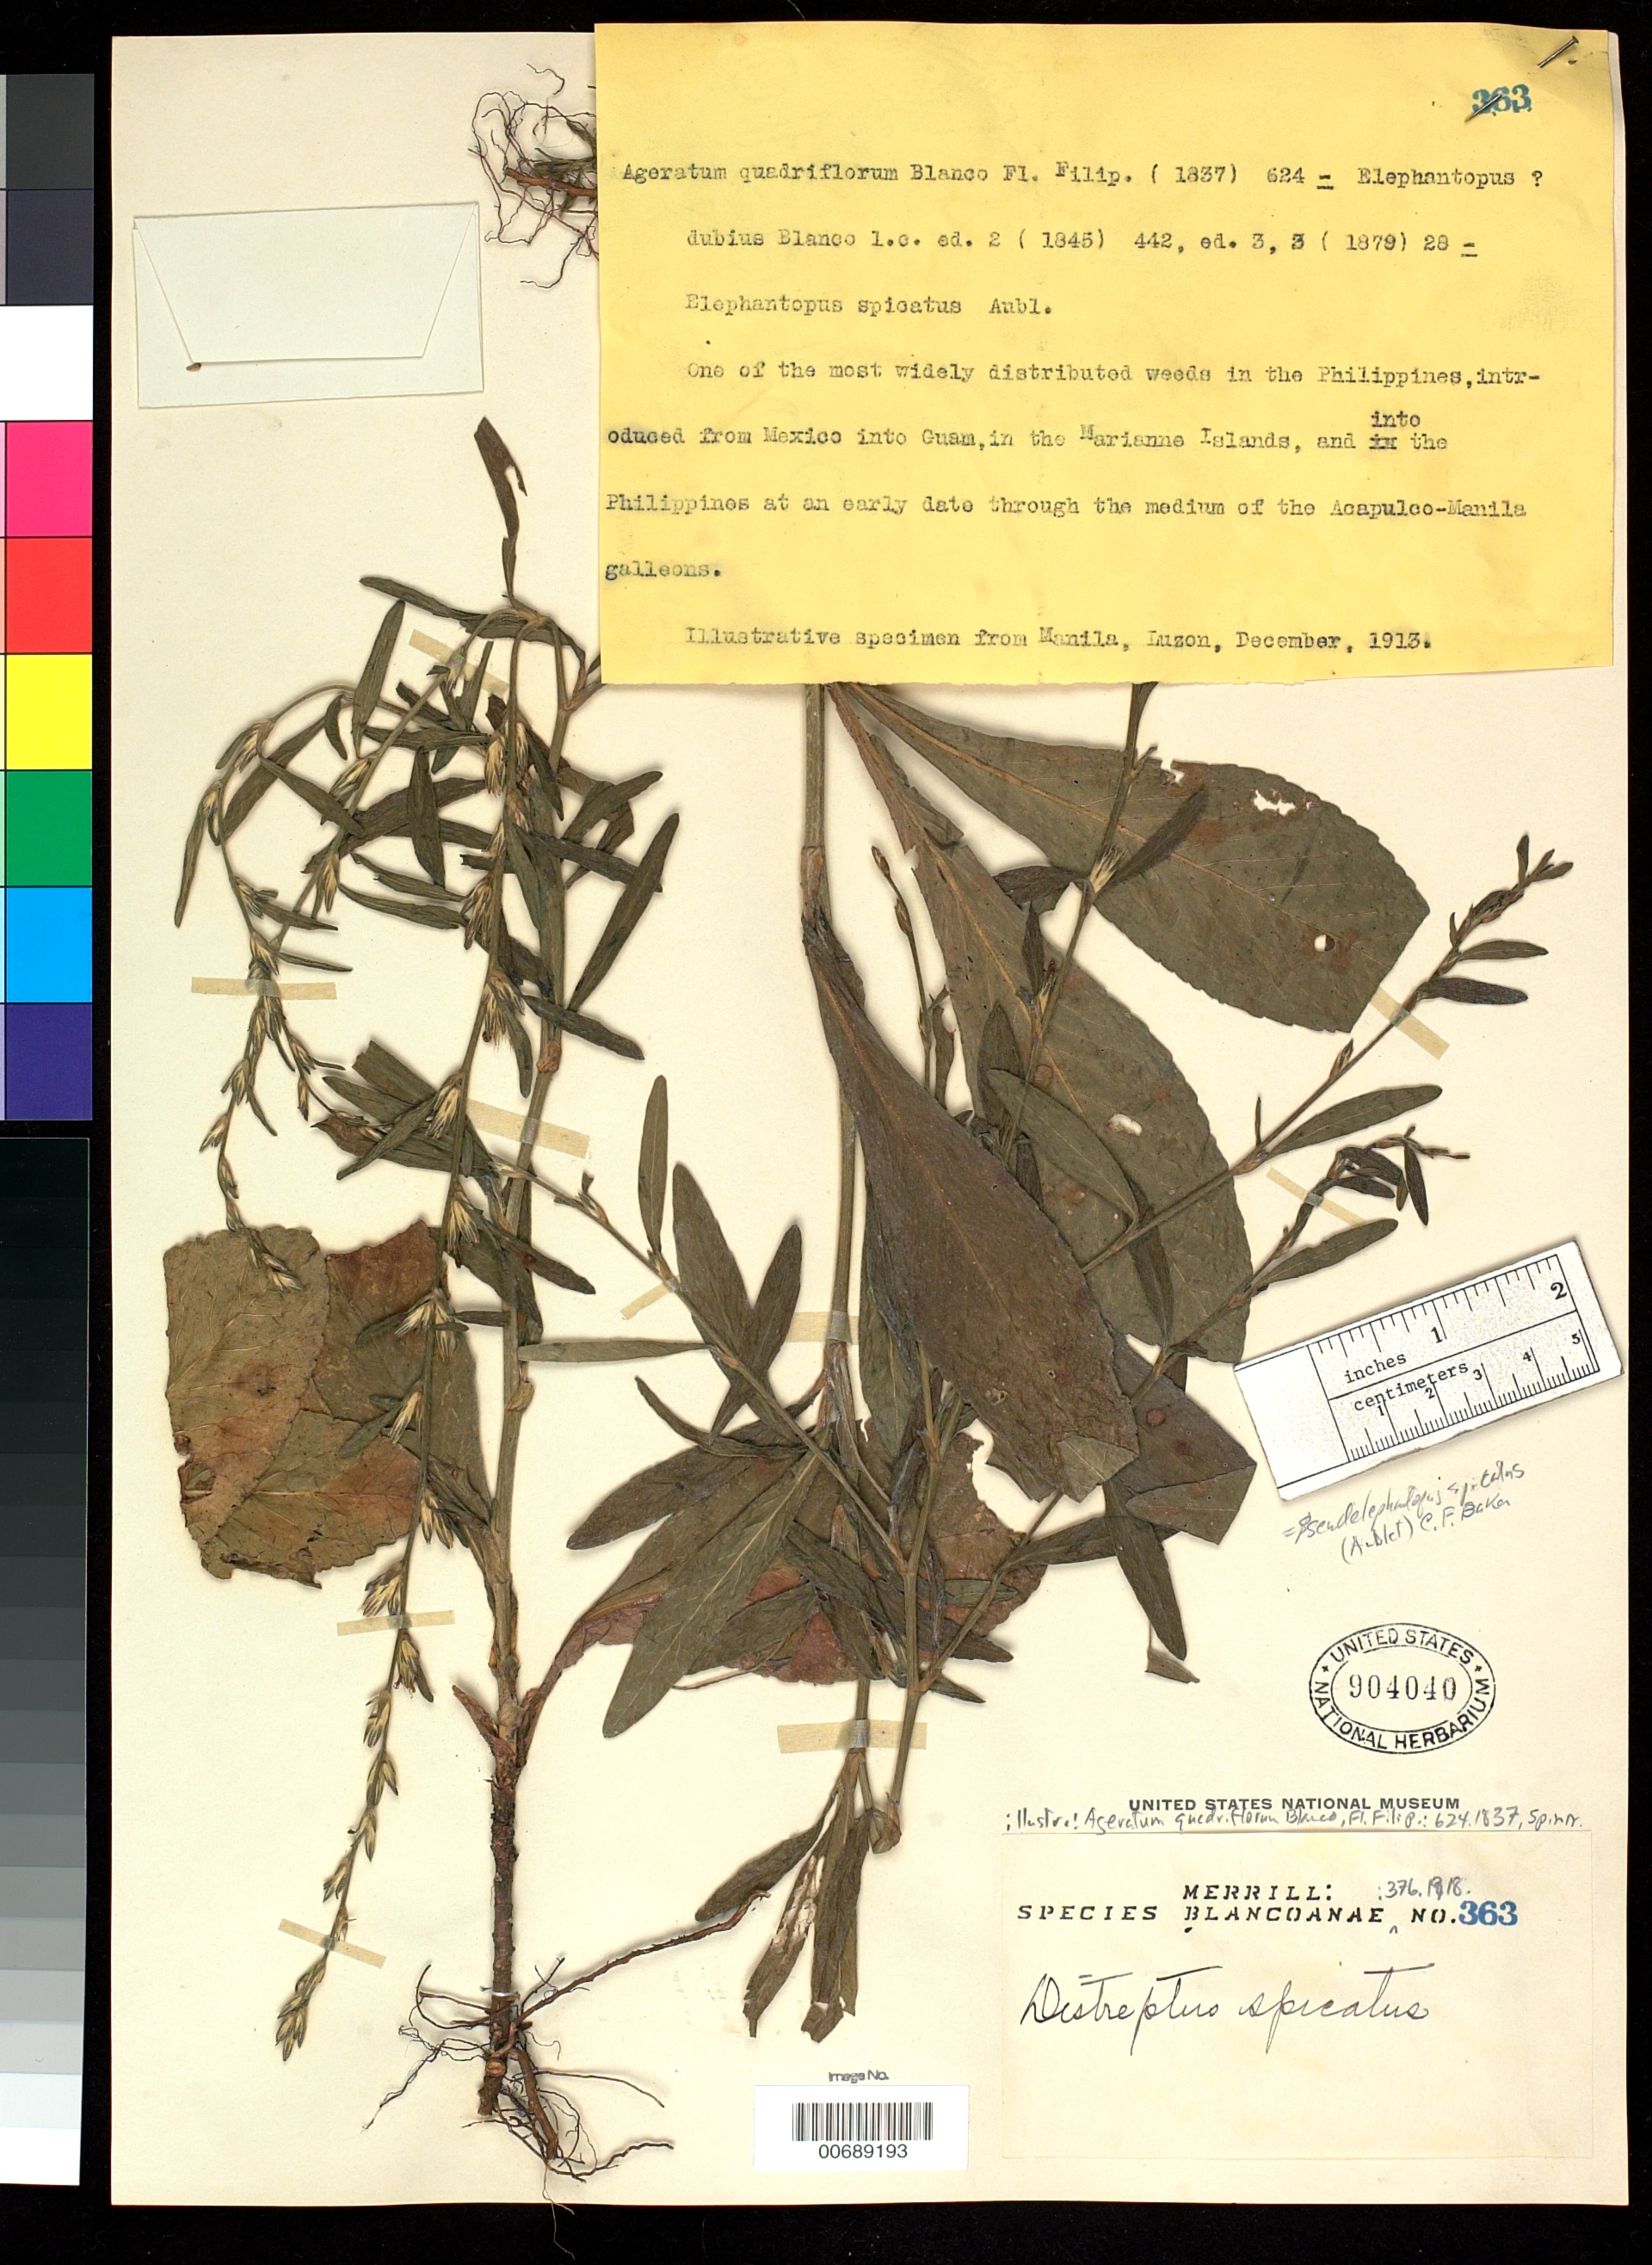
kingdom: Plantae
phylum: Tracheophyta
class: Magnoliopsida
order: Asterales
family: Asteraceae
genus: Pseudelephantopus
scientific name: Pseudelephantopus spicatus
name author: (Juss. ex Aubl.) C.F. Baker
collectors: E. D. Merrill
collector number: Sp. Blancoan. 0363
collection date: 1913-12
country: Philippines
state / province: Mimaropa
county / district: Palawan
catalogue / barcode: US 904040